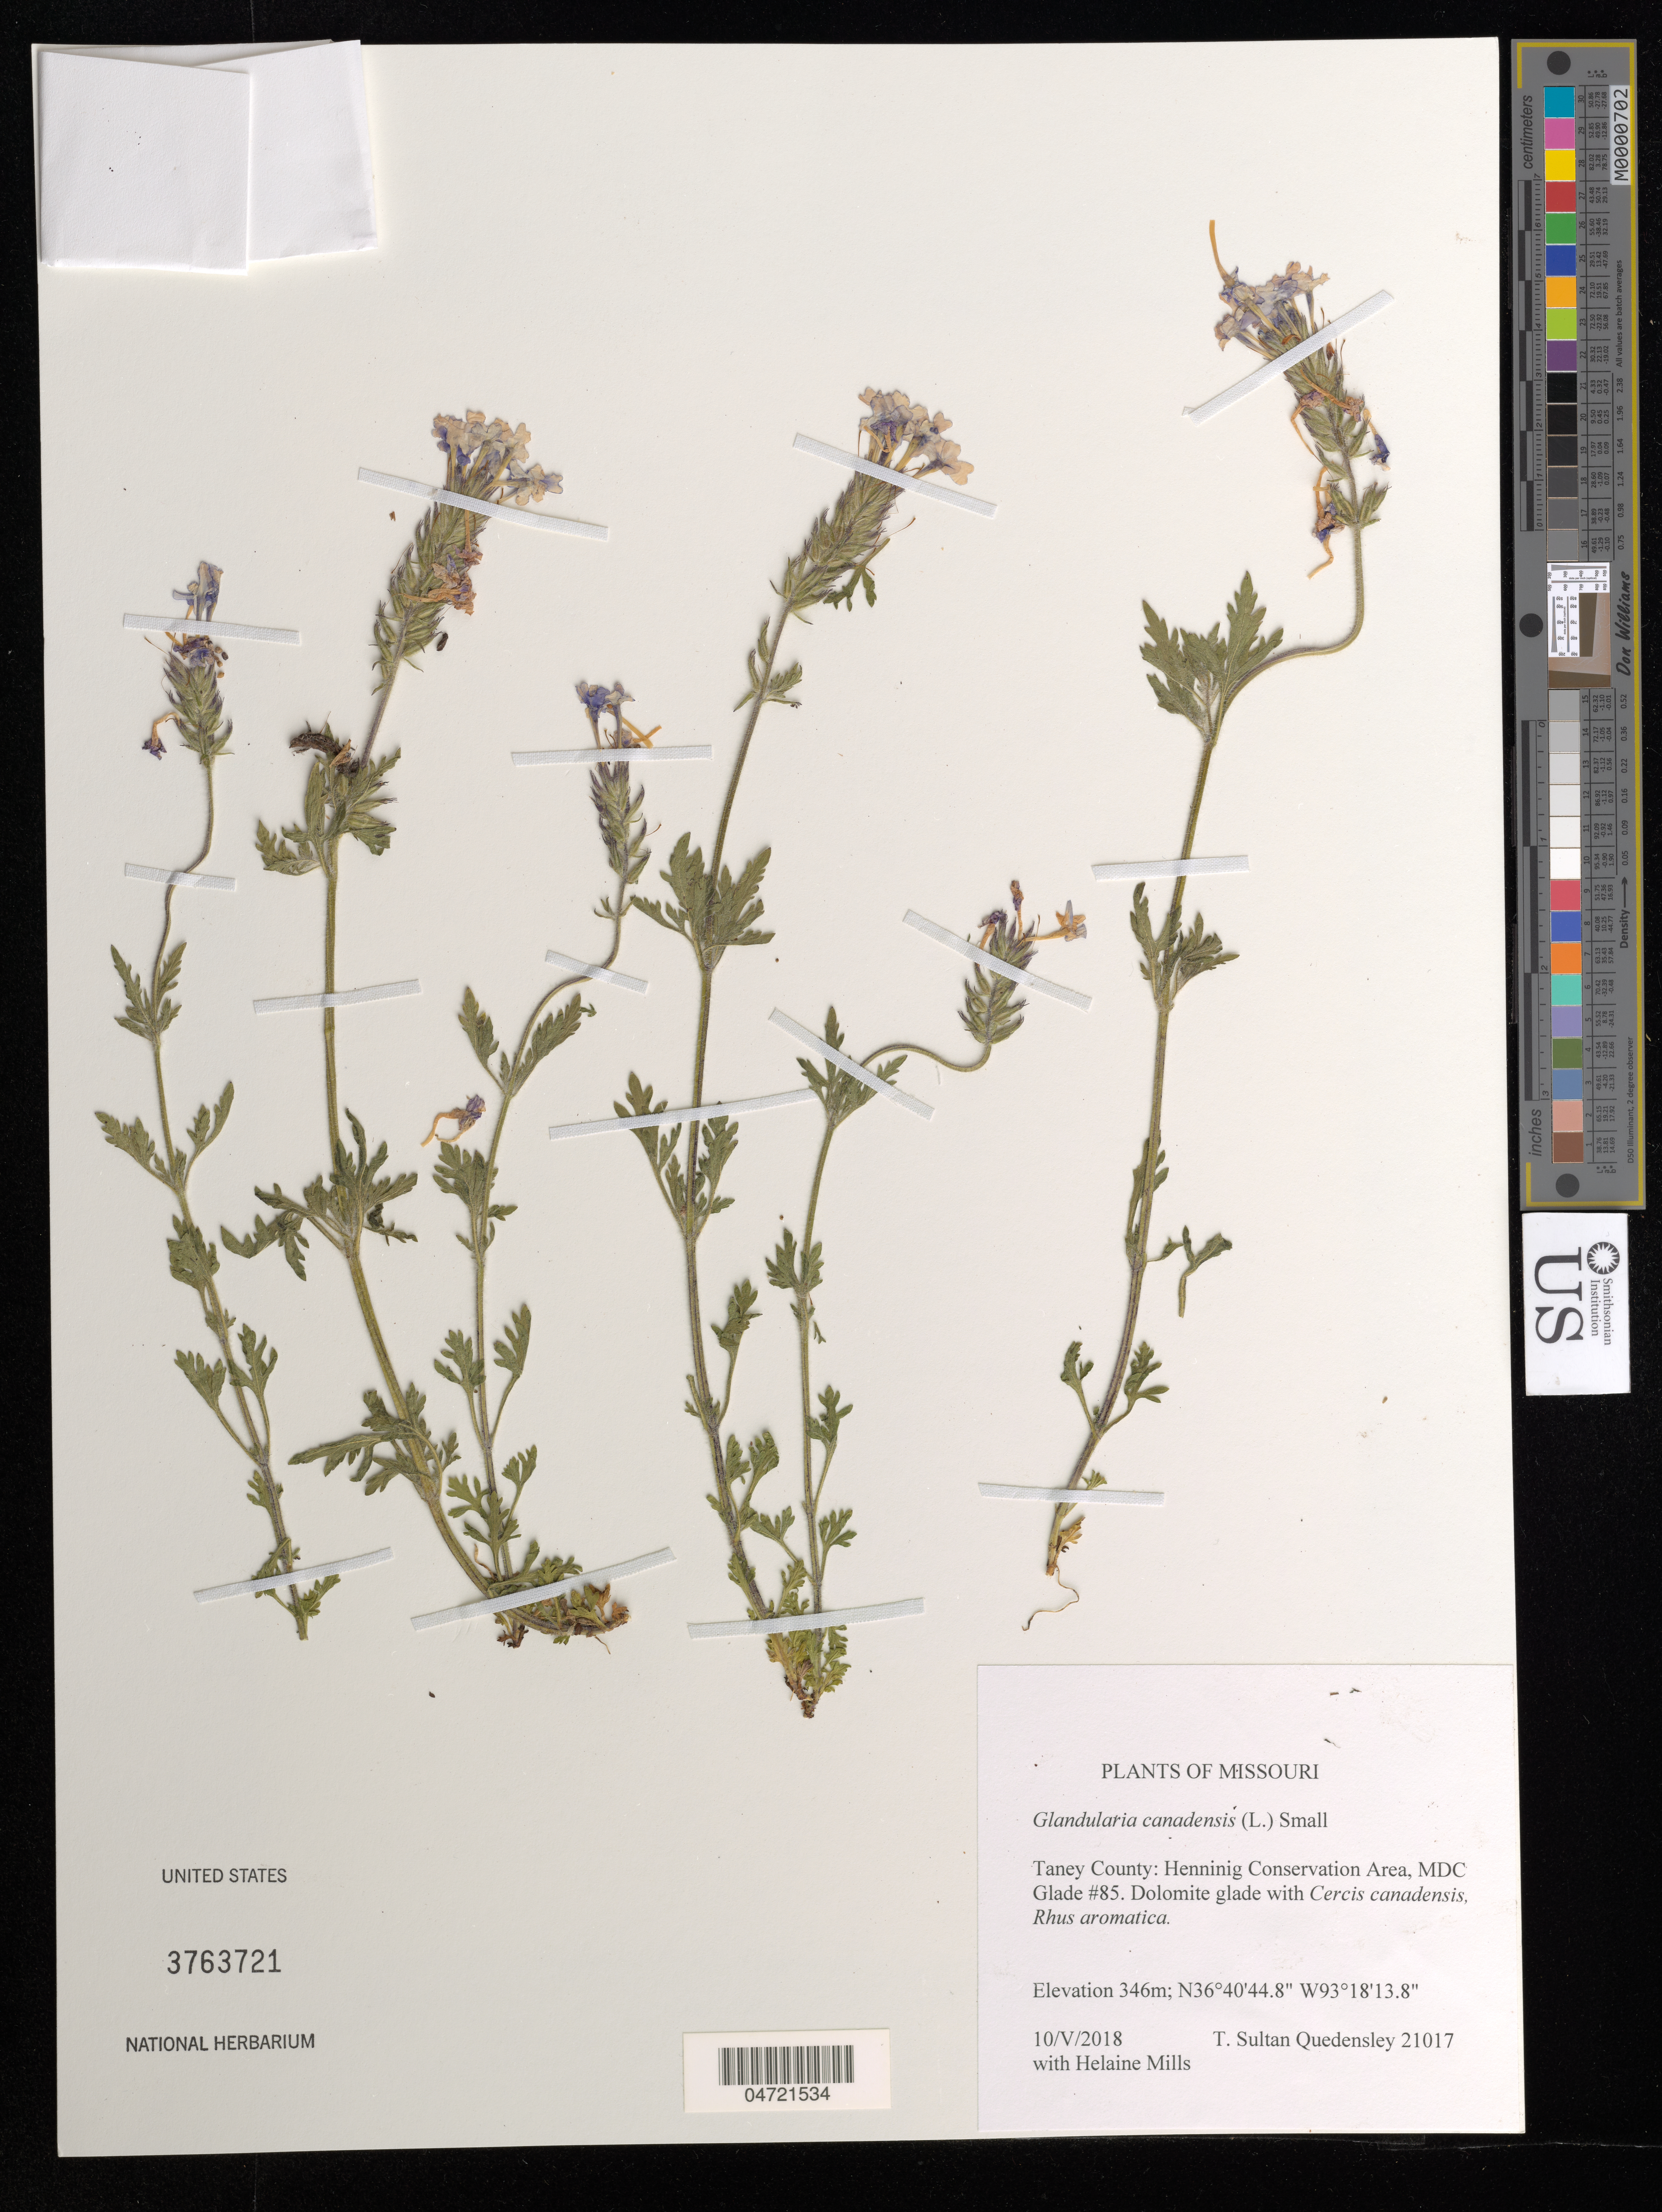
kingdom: Plantae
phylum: Tracheophyta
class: Magnoliopsida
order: Lamiales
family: Verbenaceae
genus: Glandularia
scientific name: Glandularia canadensis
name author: (L.) Small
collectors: T. S. Quedensley & H. Mills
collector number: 21017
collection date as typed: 10 May 2018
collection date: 2018-05-10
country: United States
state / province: Missouri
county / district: Taney County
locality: Henninig Conservation Area, MDC Glade #85.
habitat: Dolomite glade.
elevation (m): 346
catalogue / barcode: US 3763721